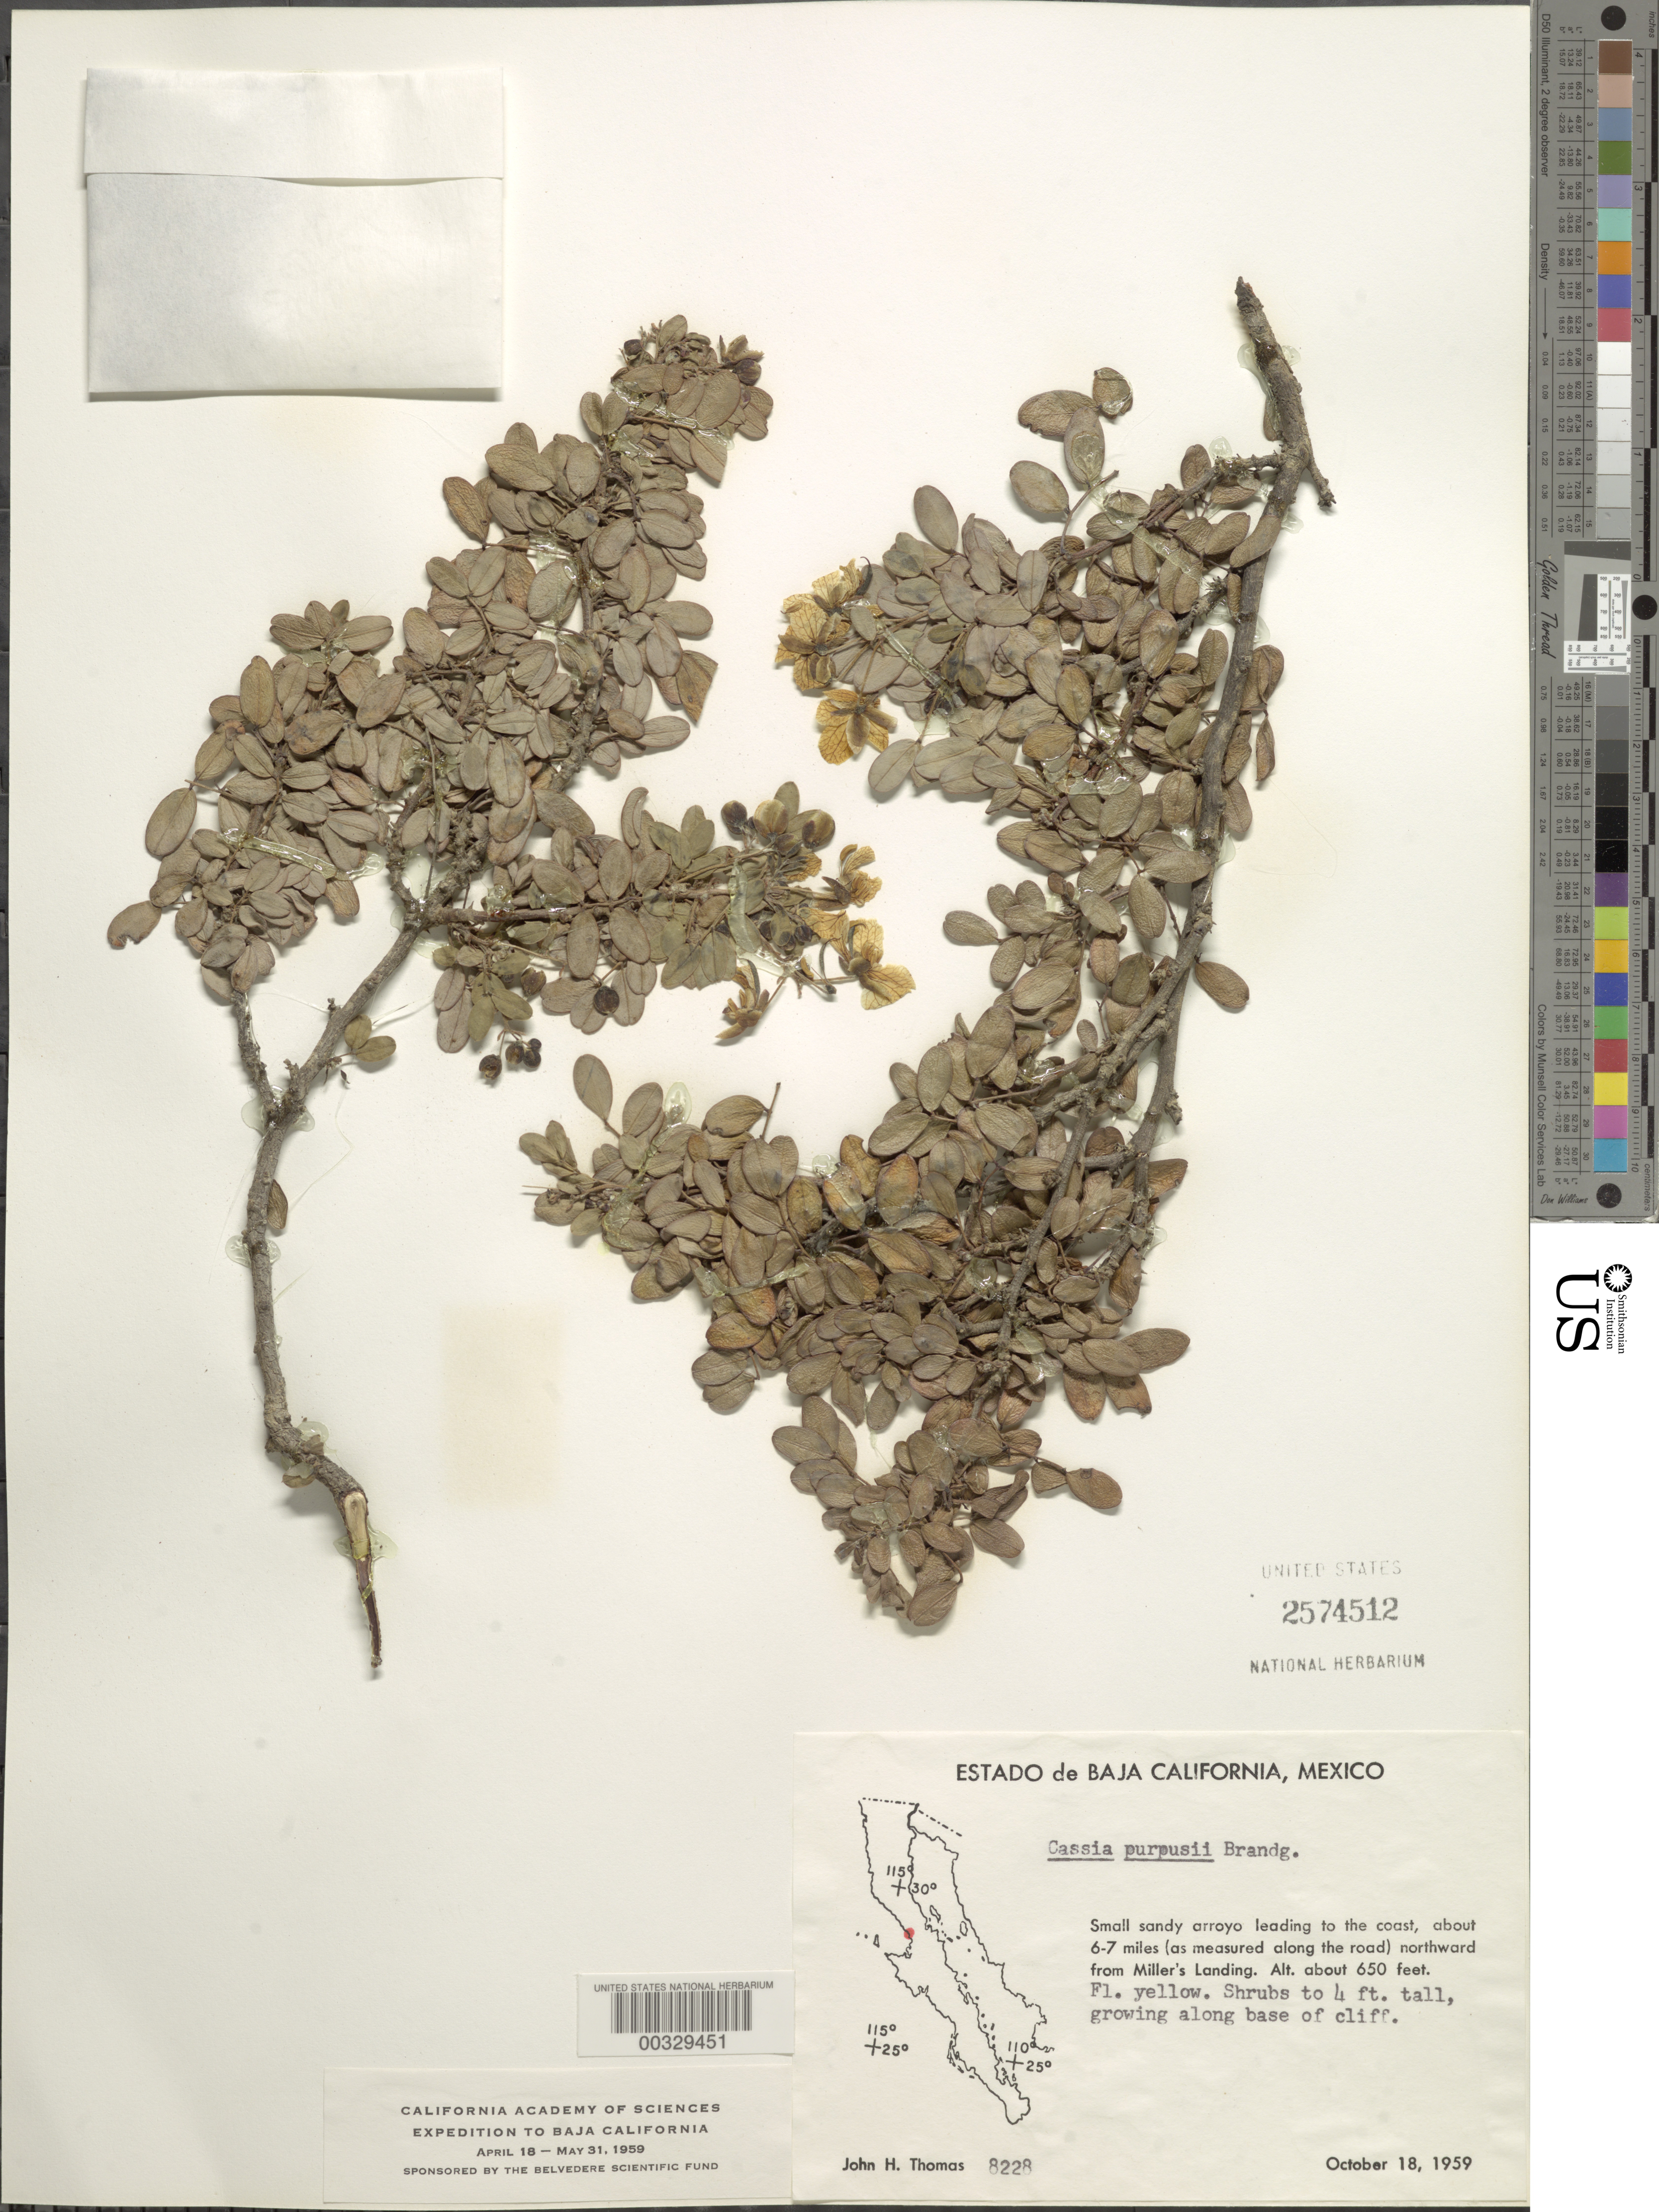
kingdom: Plantae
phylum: Tracheophyta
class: Magnoliopsida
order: Fabales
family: Fabaceae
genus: Senna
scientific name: Senna purpusii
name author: (Brandegee) H.S. Irwin & Barneby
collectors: J. H. Thomas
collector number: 8228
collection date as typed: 18 Oct 1959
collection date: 1959-10-18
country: Mexico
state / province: Baja California Norte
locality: About 6-7 mi northward from Miller's Landing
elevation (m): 198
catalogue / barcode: US 2574512